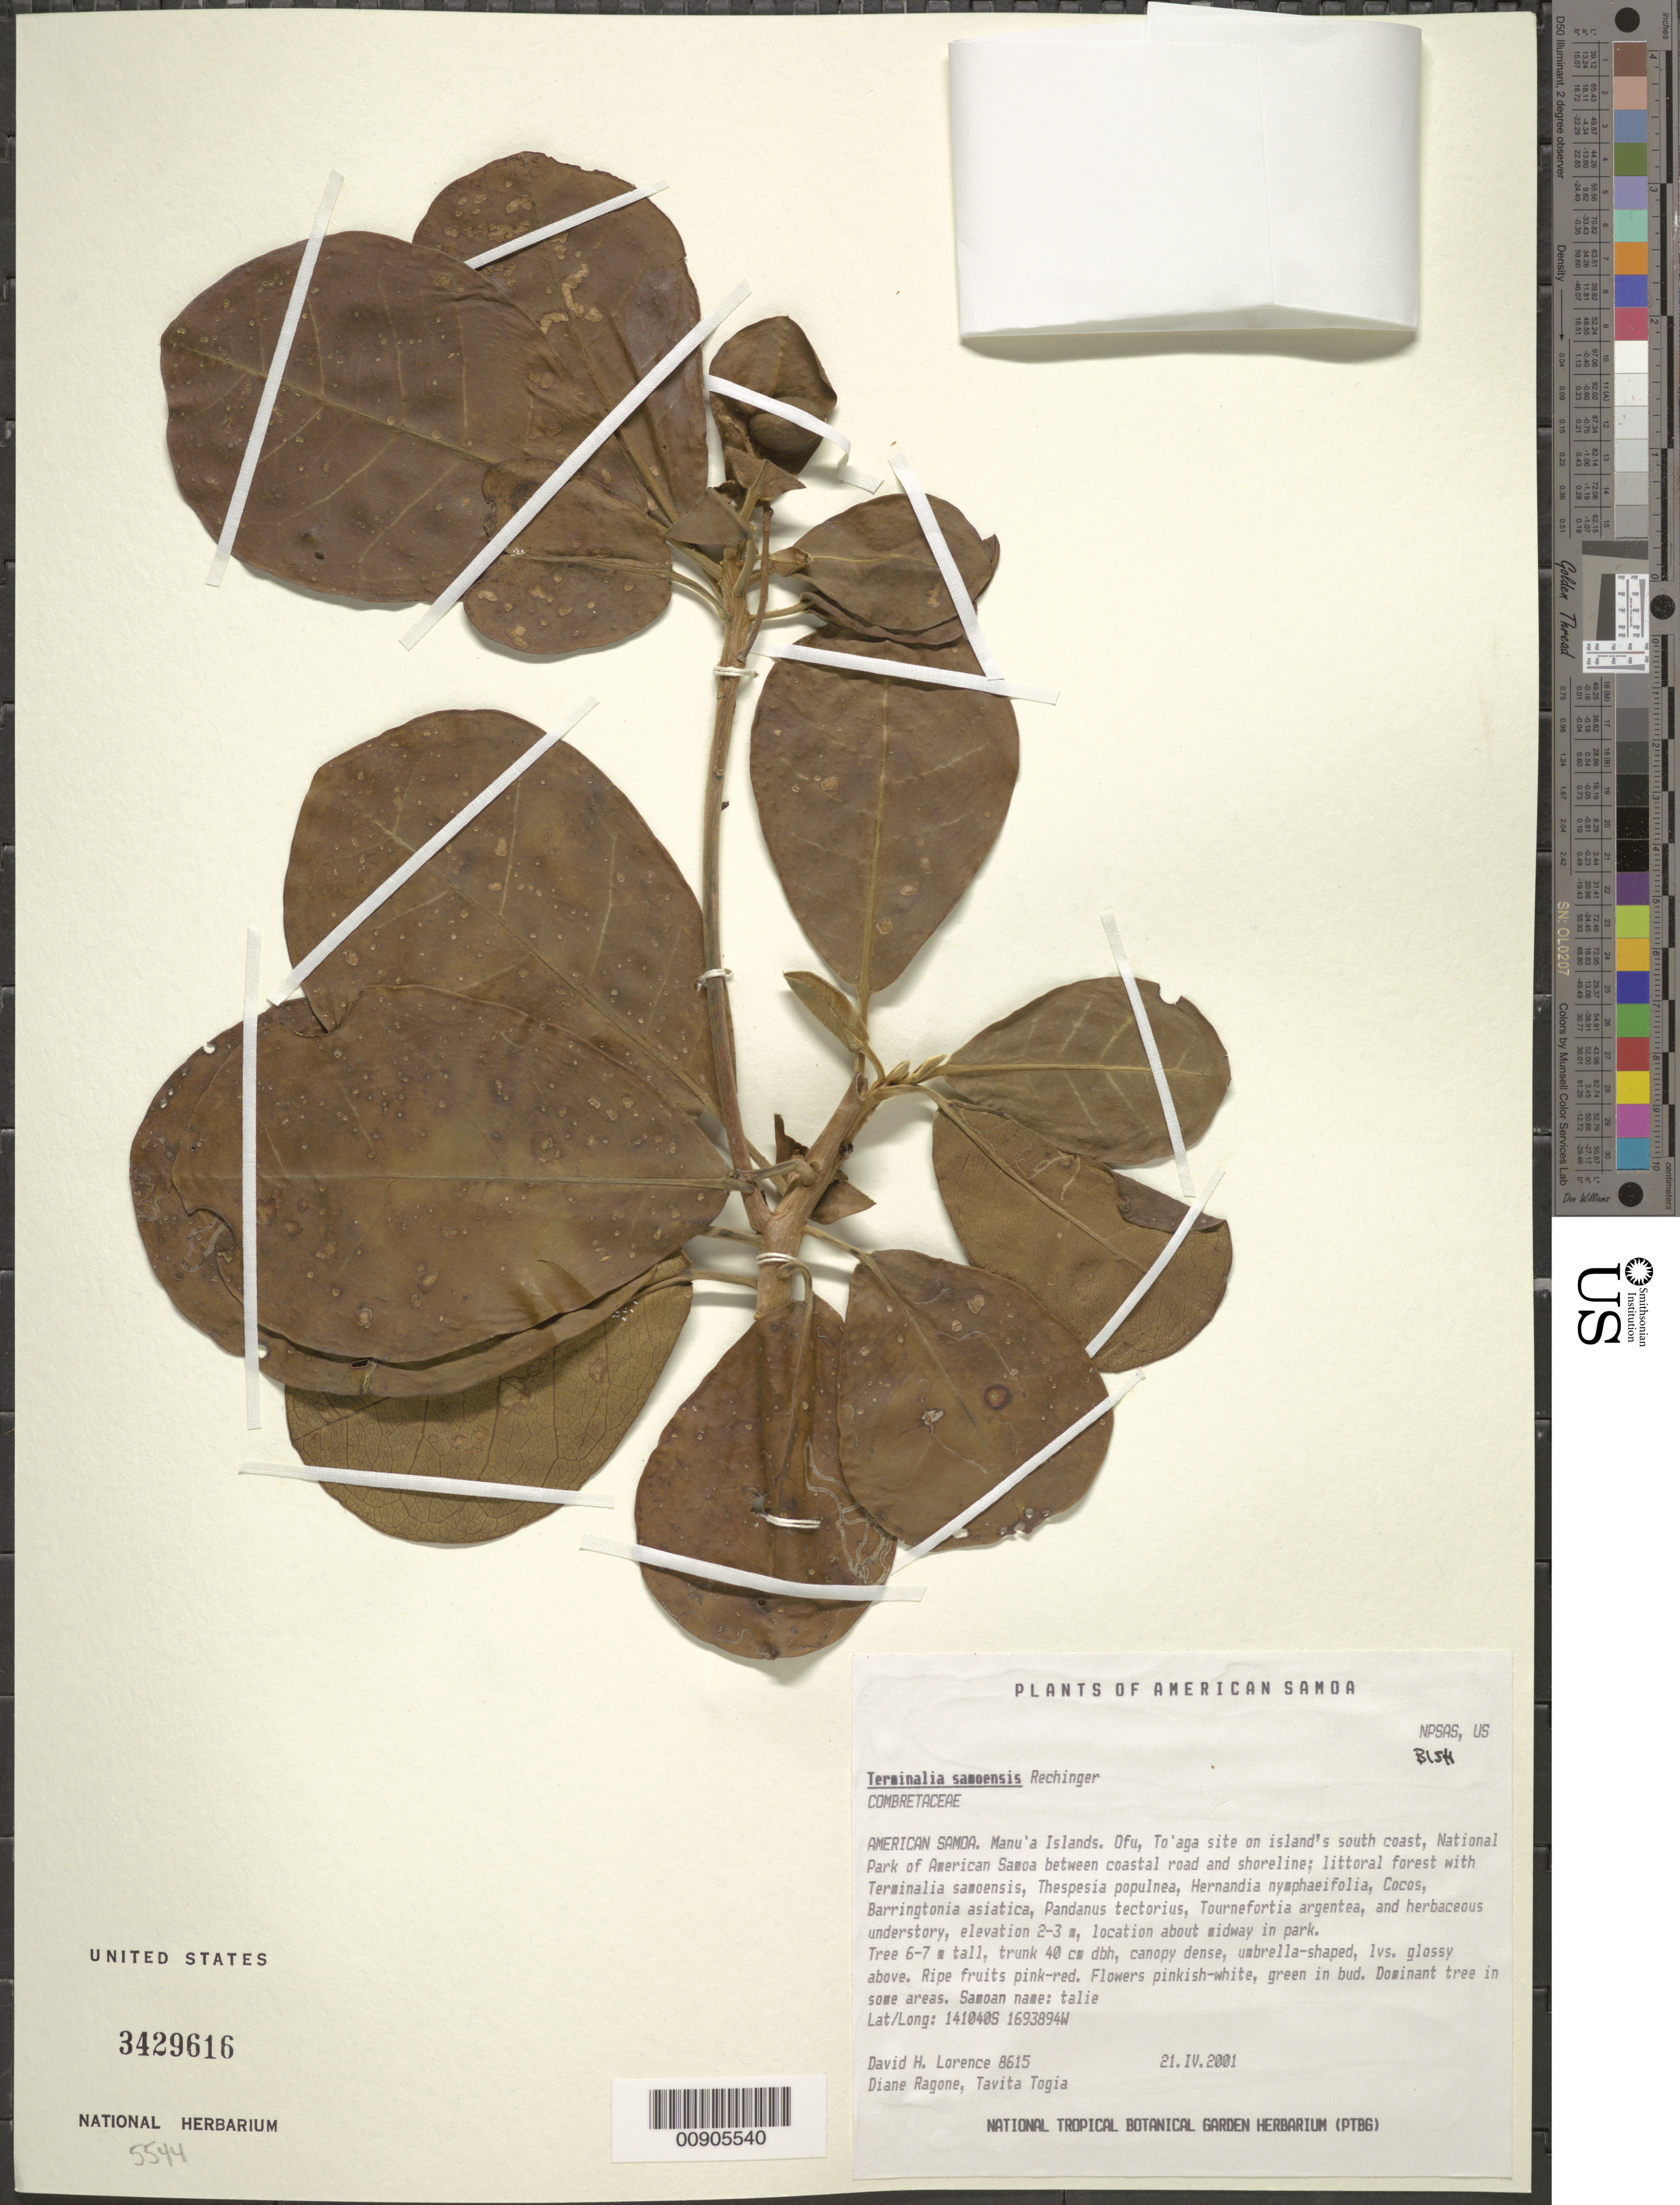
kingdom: Plantae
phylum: Tracheophyta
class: Magnoliopsida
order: Myrtales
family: Combretaceae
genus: Terminalia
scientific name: Terminalia samoensis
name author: Rech.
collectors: D. Lorence & D. Ragone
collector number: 8615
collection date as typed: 21 Mar 2001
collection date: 2001-03-21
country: American Samoa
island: Ofu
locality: Ofu, to aga site on islands's south coast, National Parks of America Soma between costal road and shoreline.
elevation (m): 2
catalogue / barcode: US 3429616